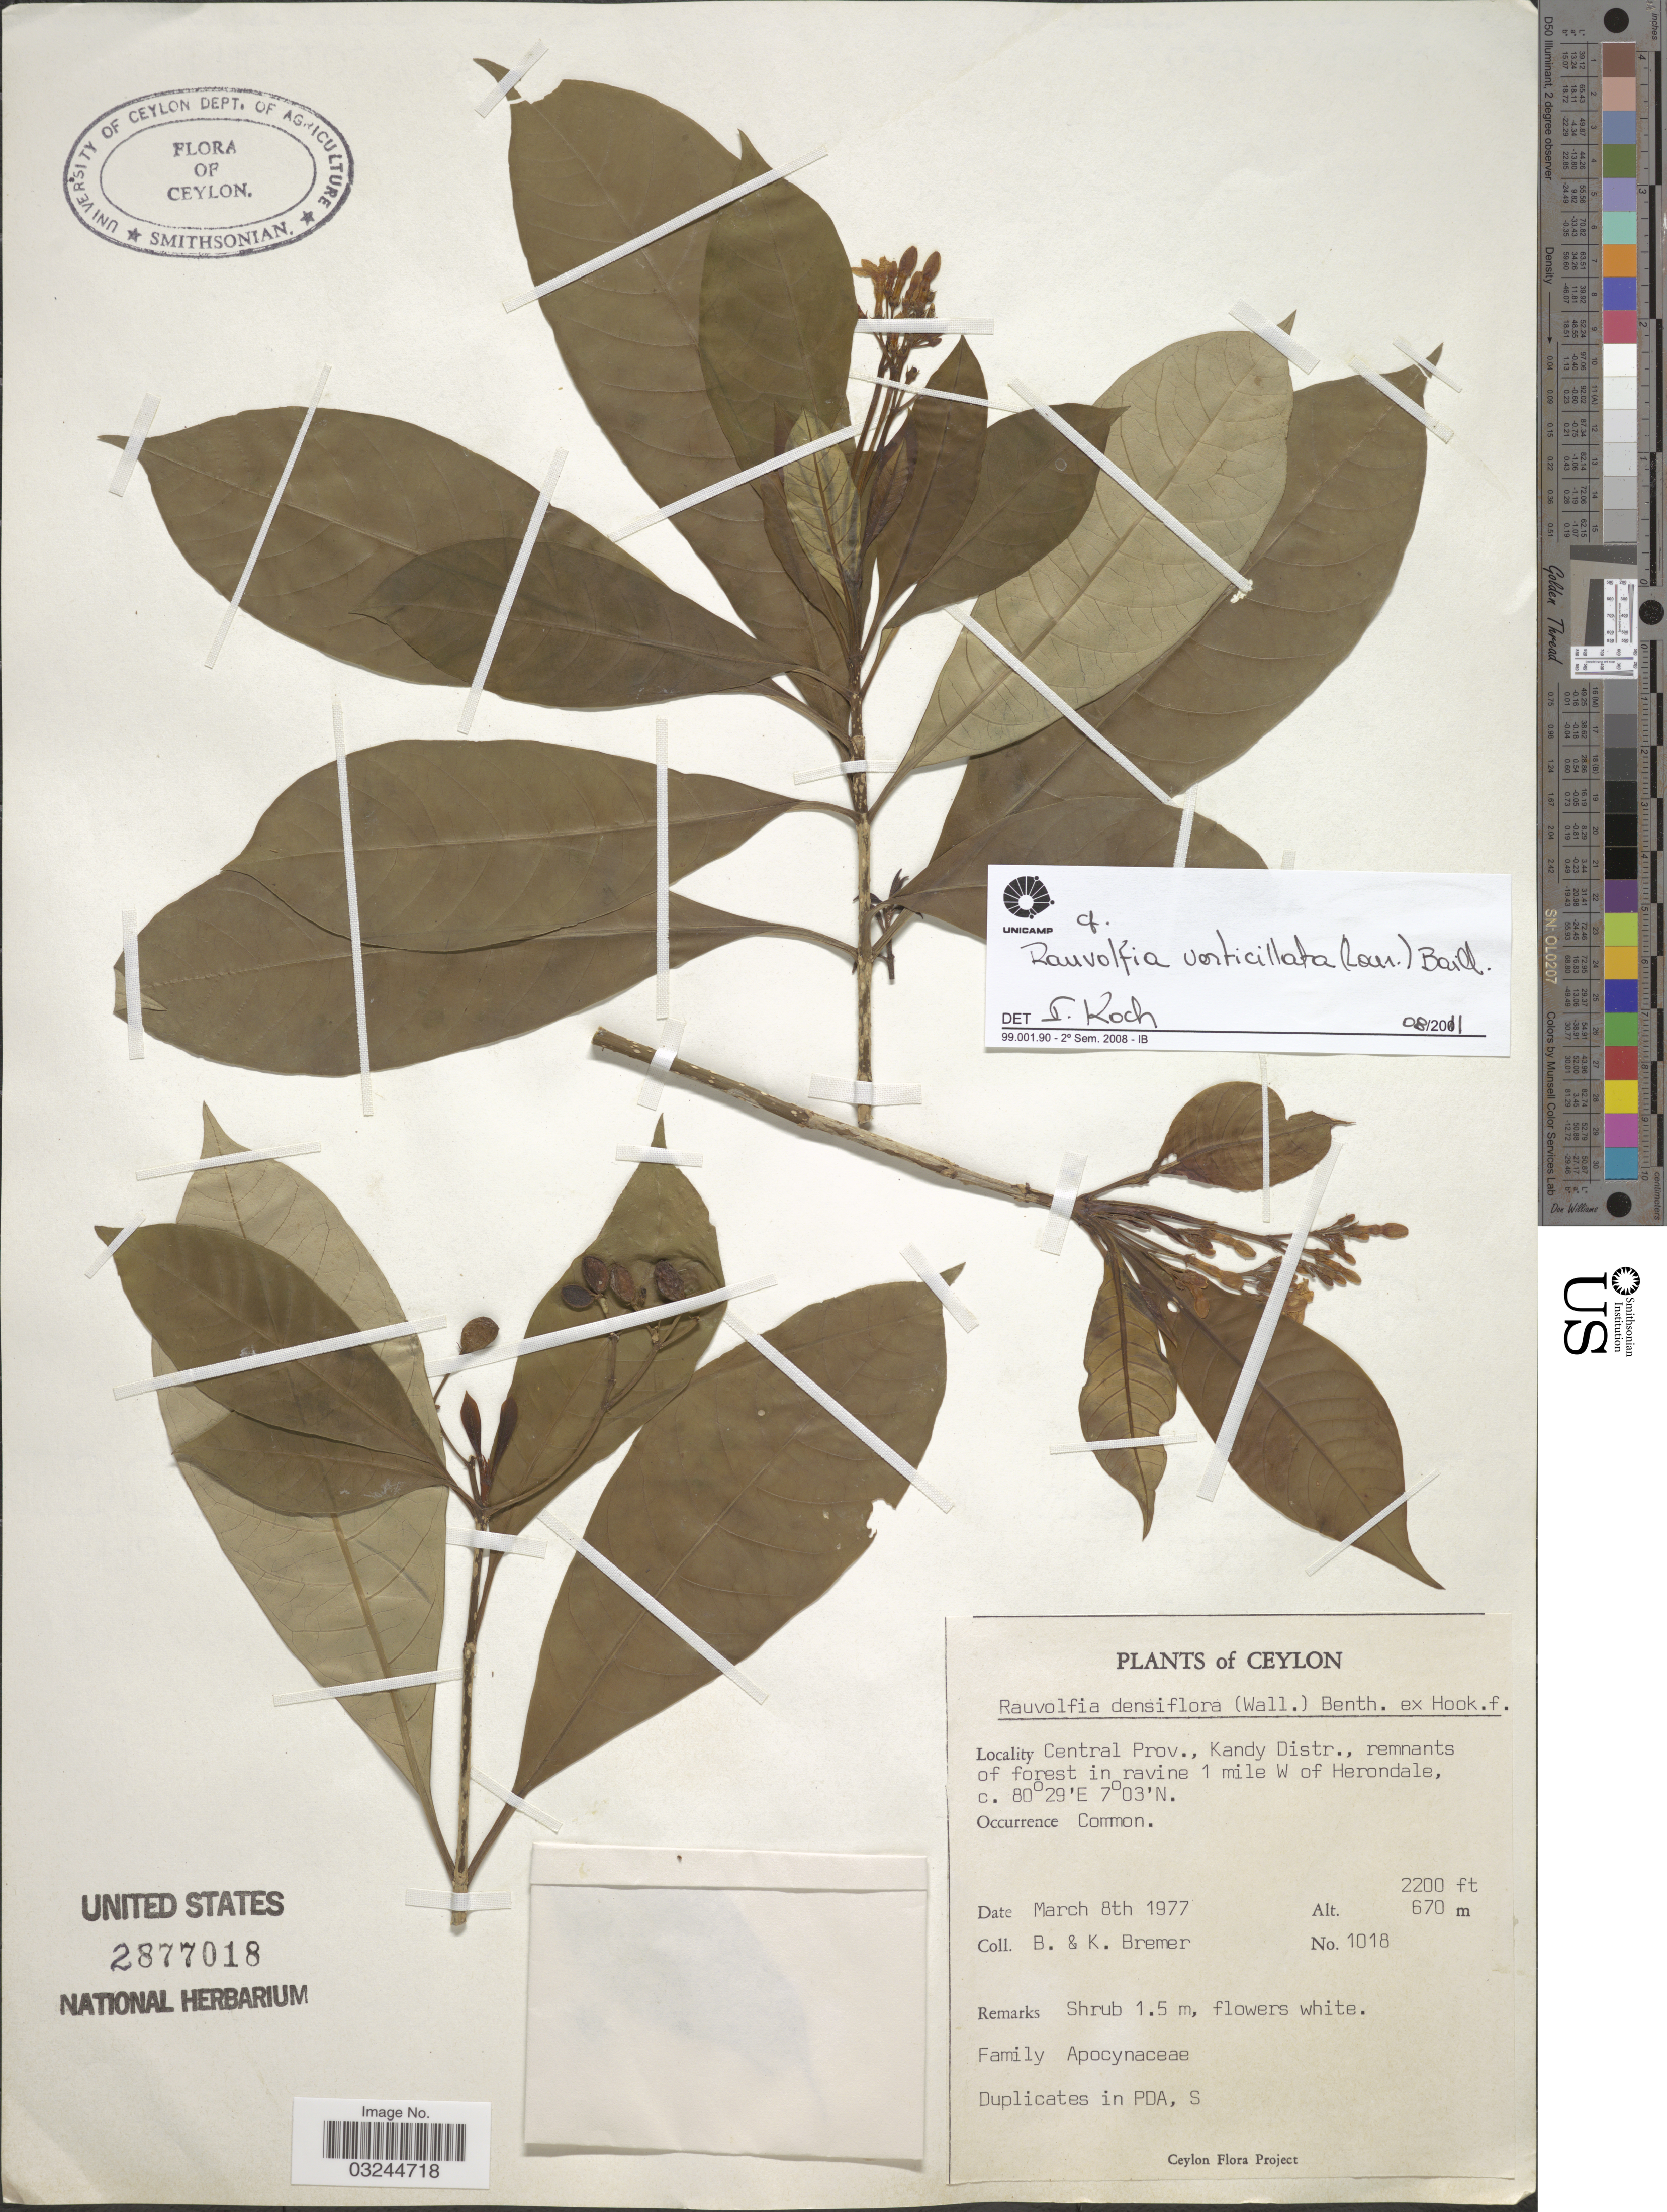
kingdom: Plantae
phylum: Tracheophyta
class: Magnoliopsida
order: Gentianales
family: Apocynaceae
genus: Rauvolfia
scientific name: Rauvolfia verticillata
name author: (Lour.) Baill.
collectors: B. Bremer & K. Bremer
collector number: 1018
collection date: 1977-03-08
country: Sri Lanka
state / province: Central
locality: Ceylon. Kandy Distr., remnants of forest in racvine 1 mile W of Herondale.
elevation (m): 671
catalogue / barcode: US 2877018